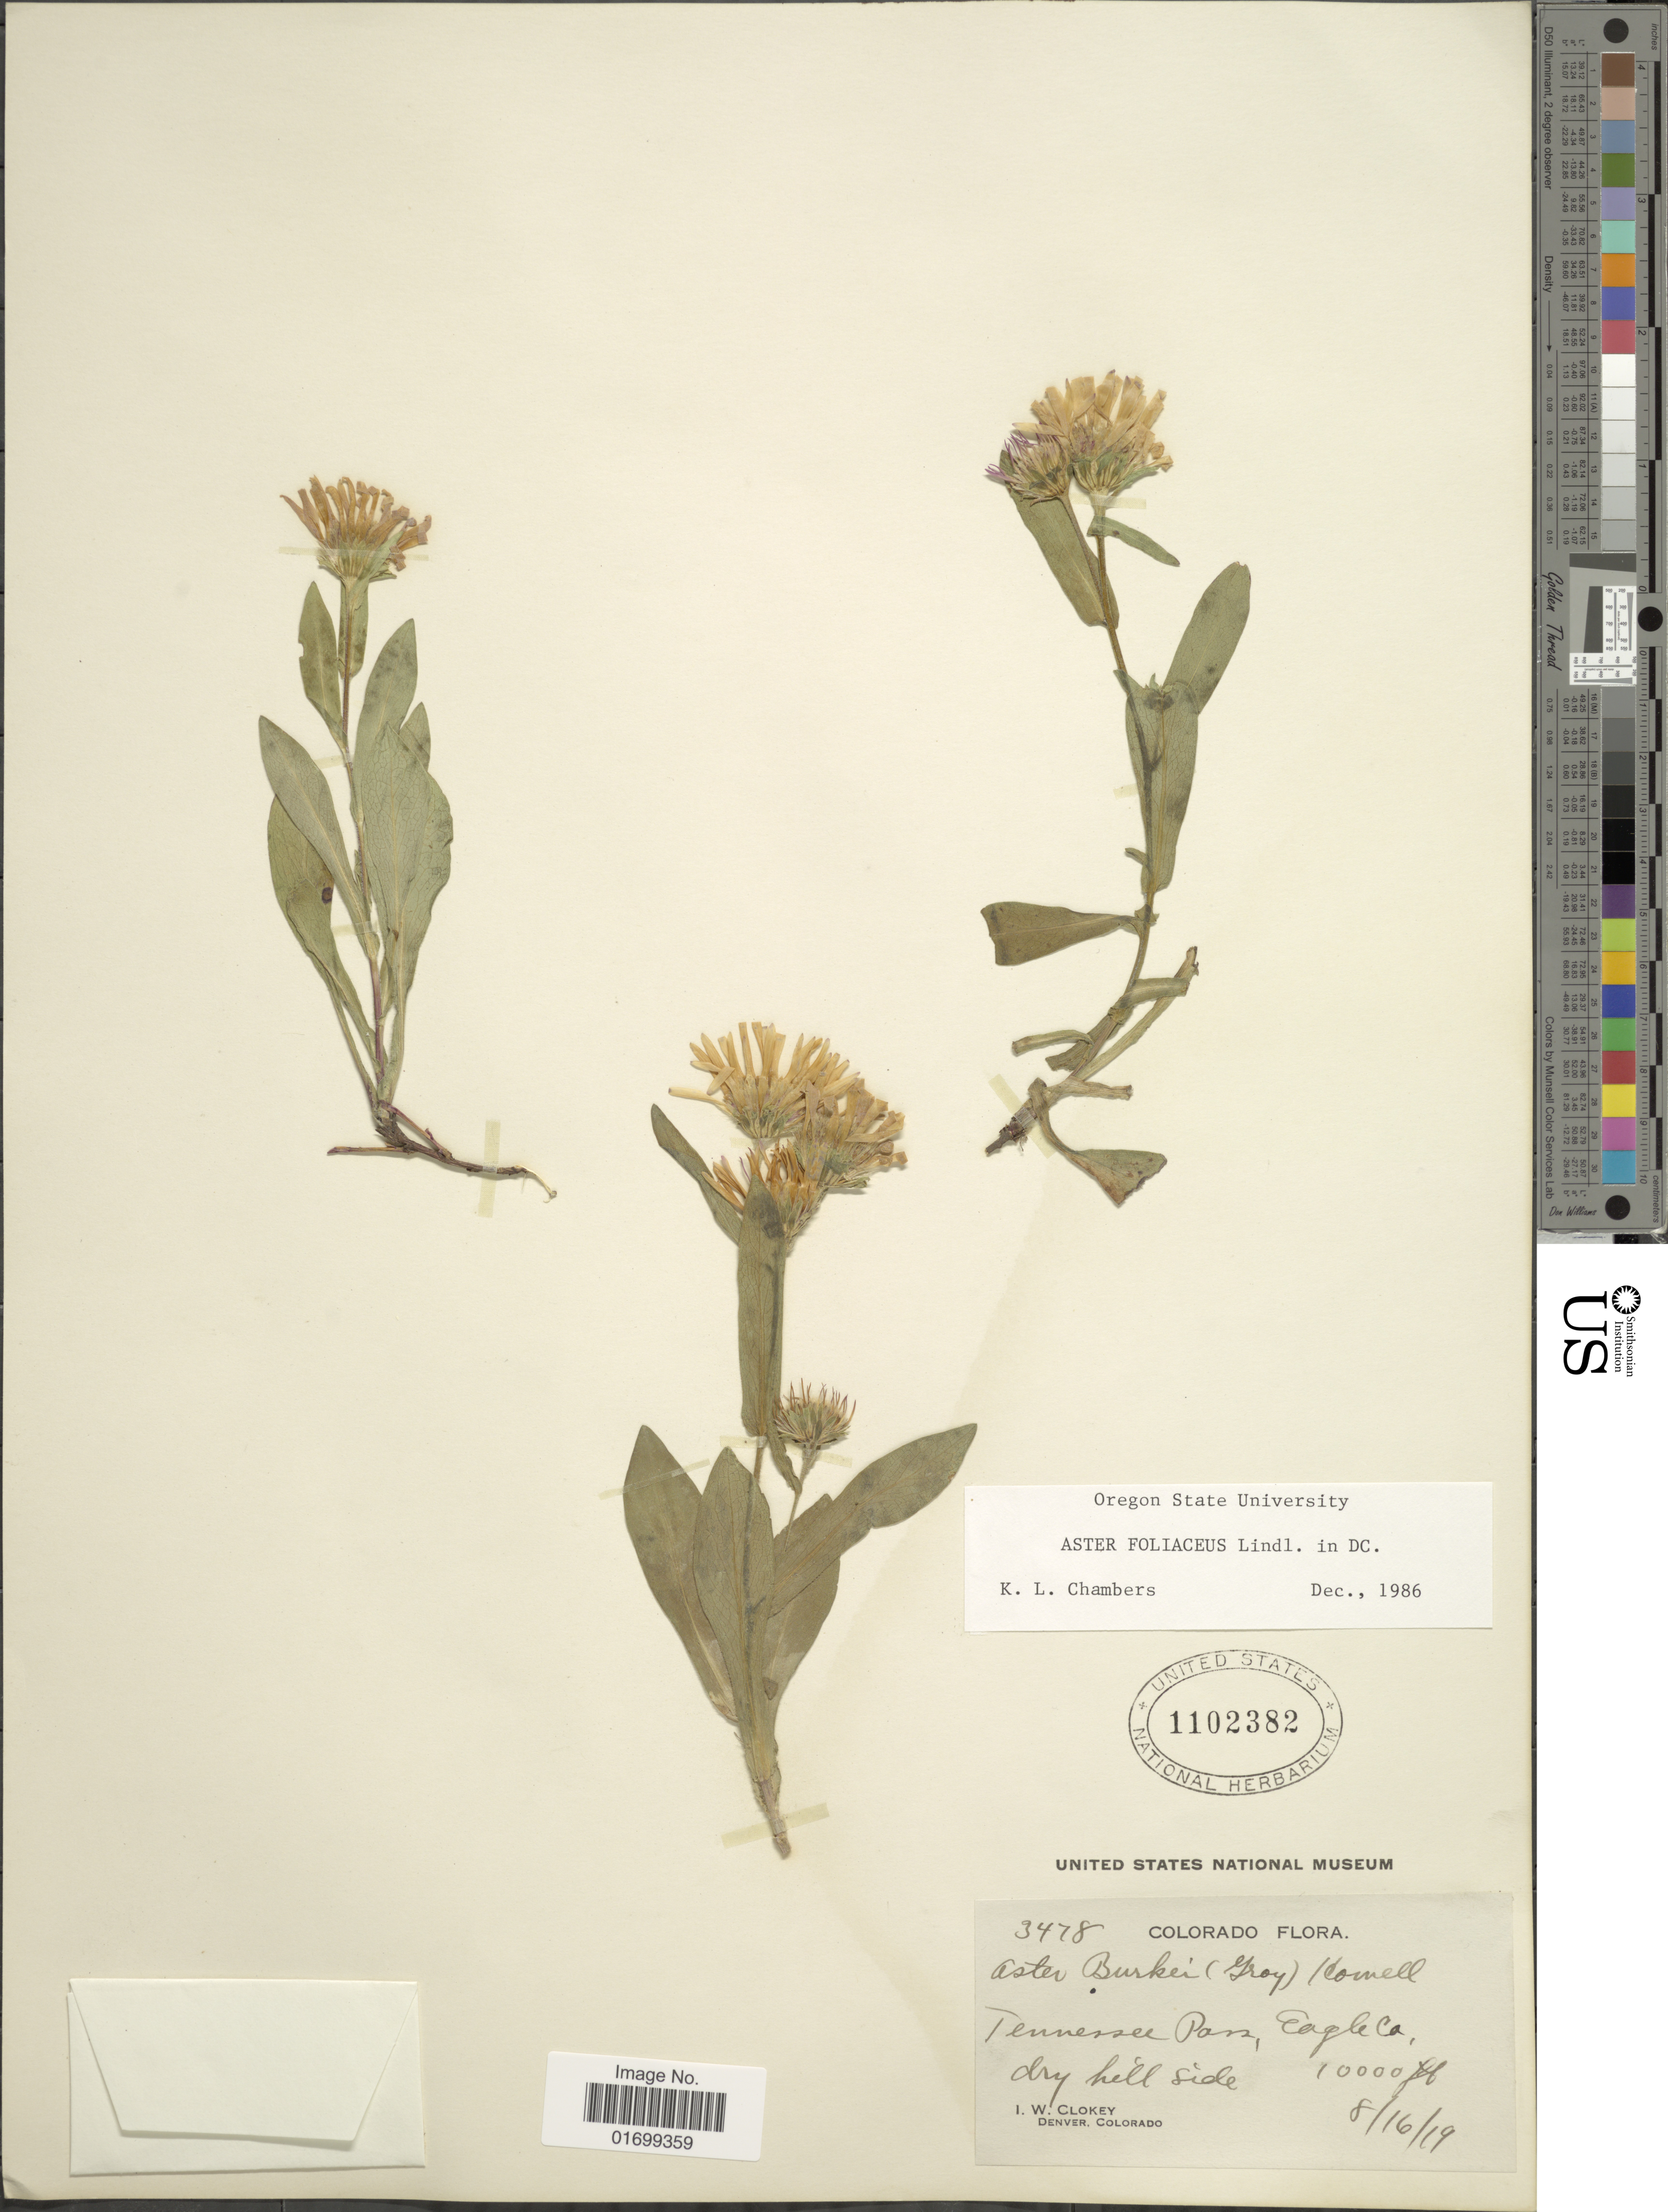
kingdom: Plantae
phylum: Tracheophyta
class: Magnoliopsida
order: Asterales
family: Asteraceae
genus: Symphyotrichum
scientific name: Symphyotrichum foliaceum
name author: (Lindl. ex DC.) G.L. Nesom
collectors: I. W. Clokey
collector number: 3478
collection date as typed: Transcribed d/m/y: 16/8/19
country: United States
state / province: Colorado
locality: Tennessee Pass, Eagle Co., dry hill side.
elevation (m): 3048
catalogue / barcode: US 1102382